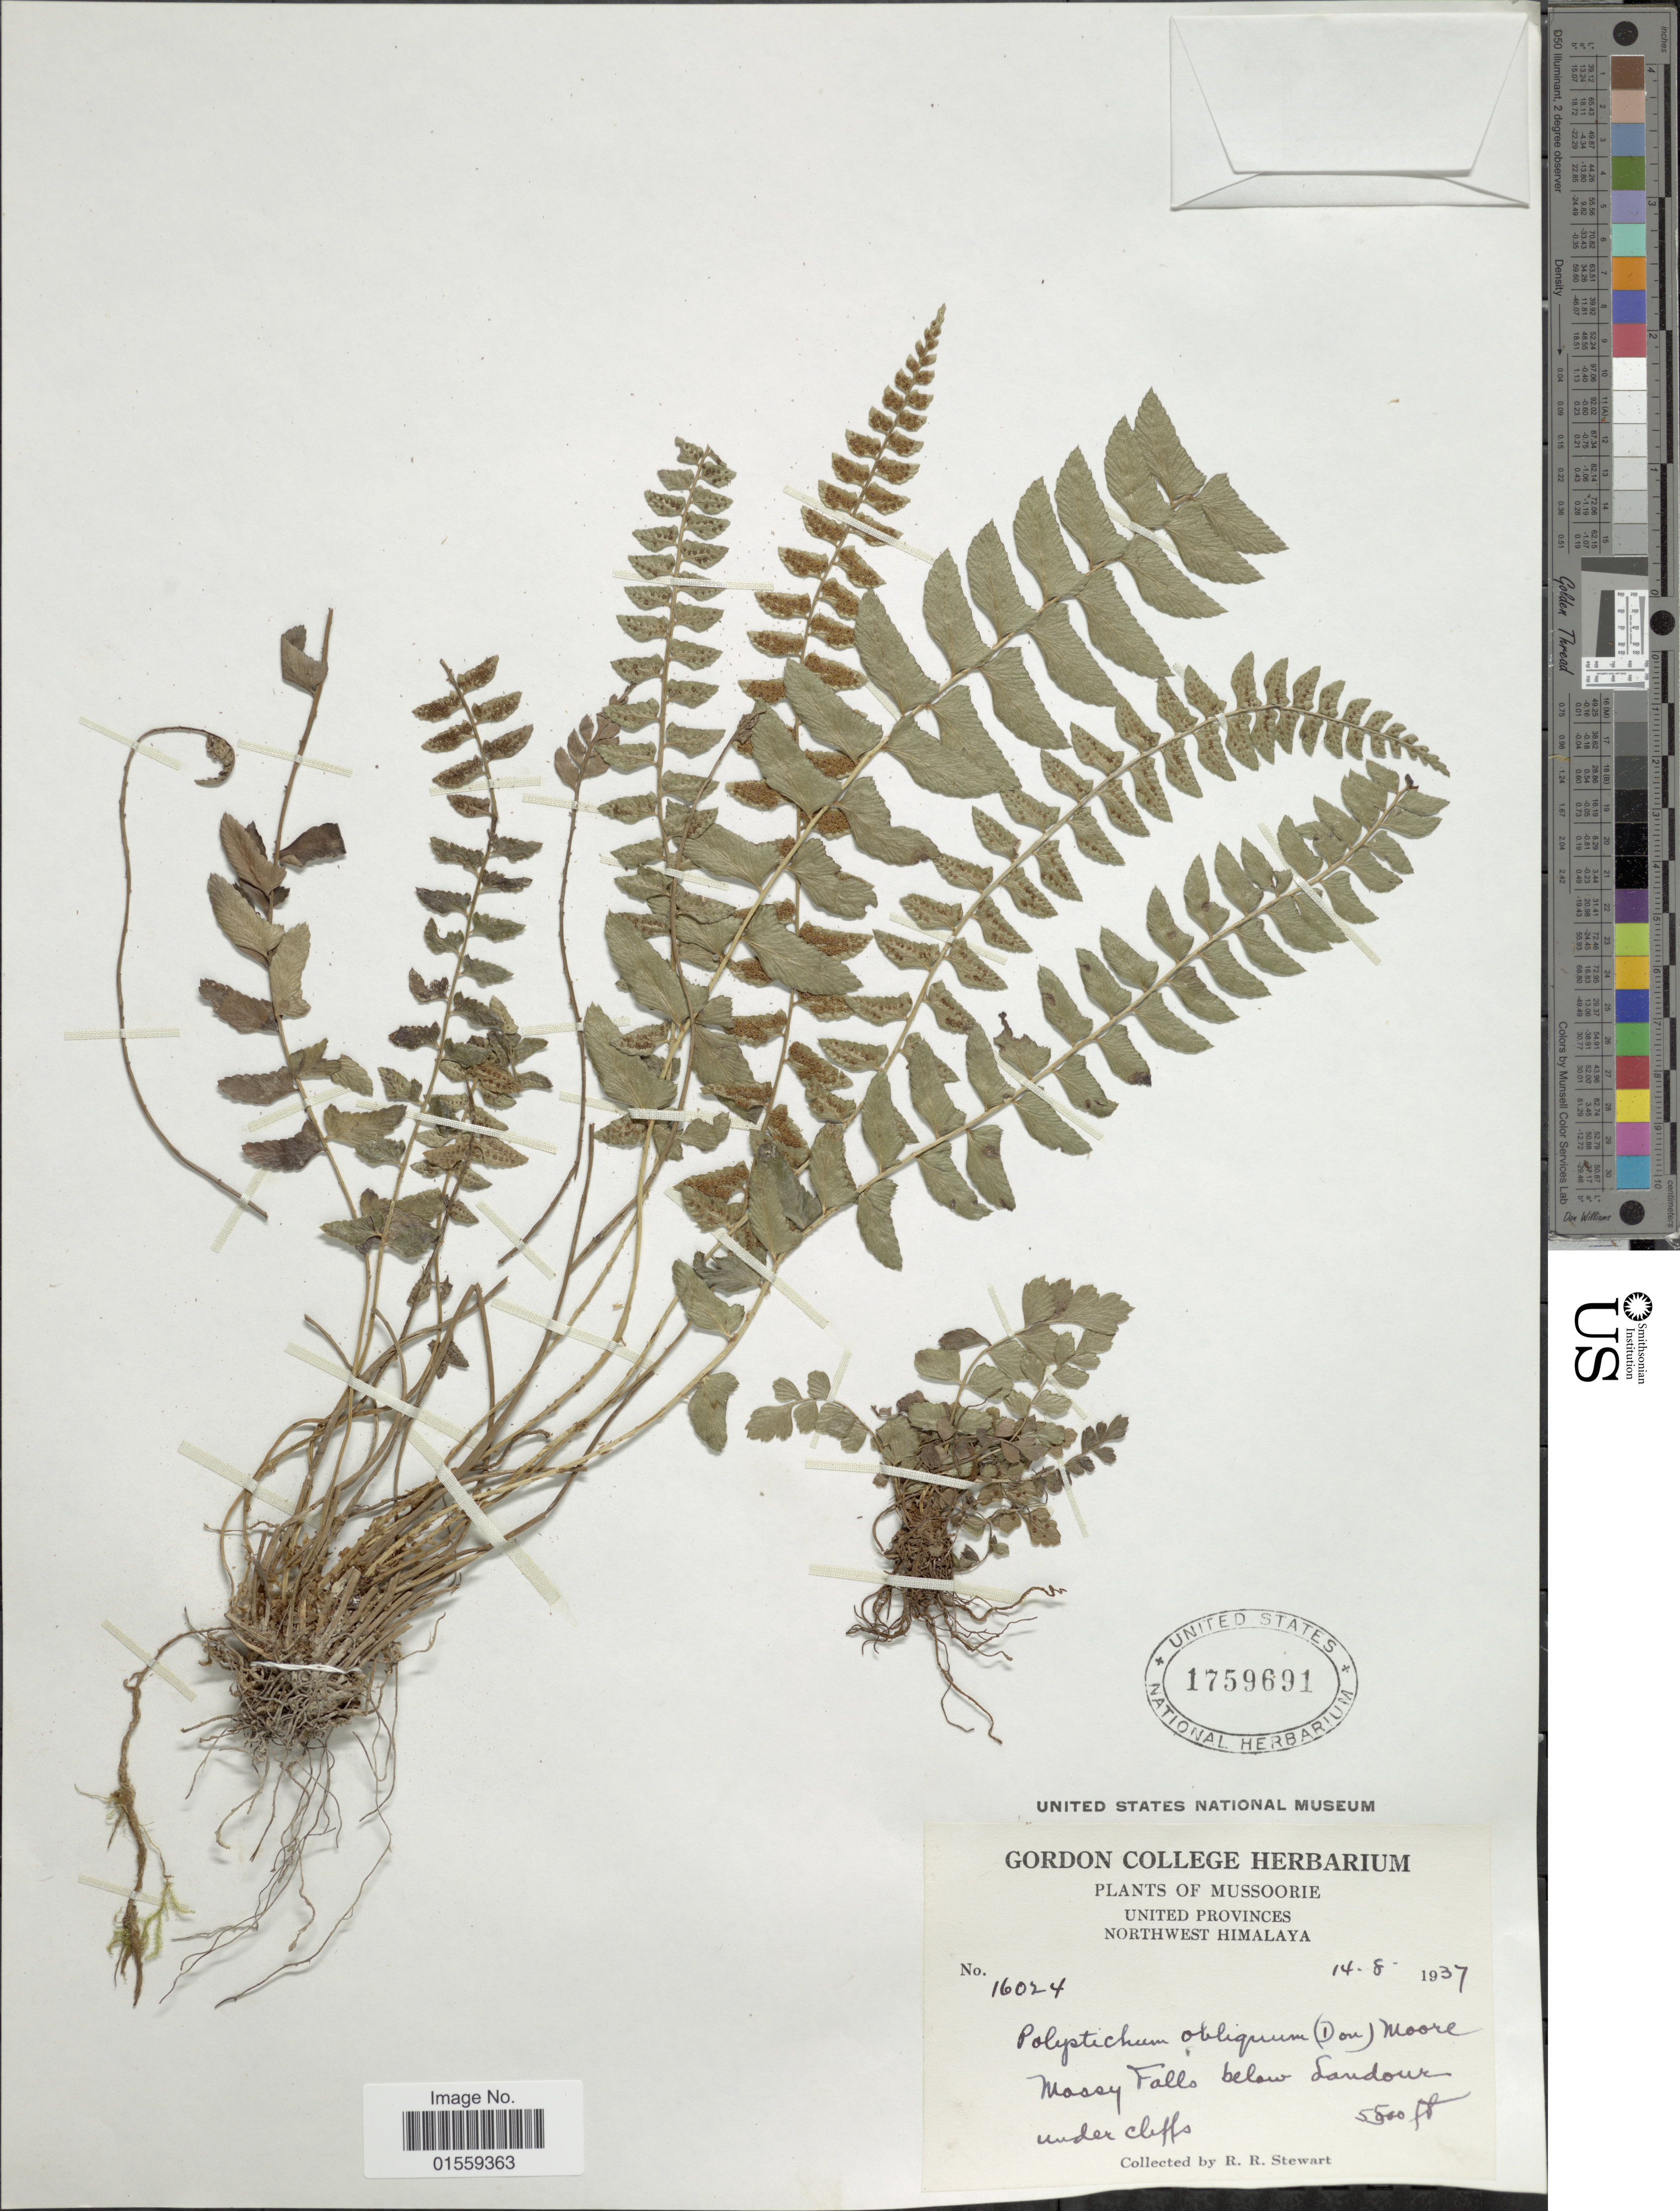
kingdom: Plantae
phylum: Tracheophyta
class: Polypodiopsida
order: Polypodiales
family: Dryopteridaceae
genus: Polystichum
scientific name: Polystichum obliquum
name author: (D. Don) T. Moore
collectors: R. R. Stewart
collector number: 16042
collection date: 1937-08-14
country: India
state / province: Uttarakhand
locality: Mussoorie, United Provinces, Northwest Himalaya, Mossy Falls below Landour under cliffs.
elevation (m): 1676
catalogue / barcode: US 1759691